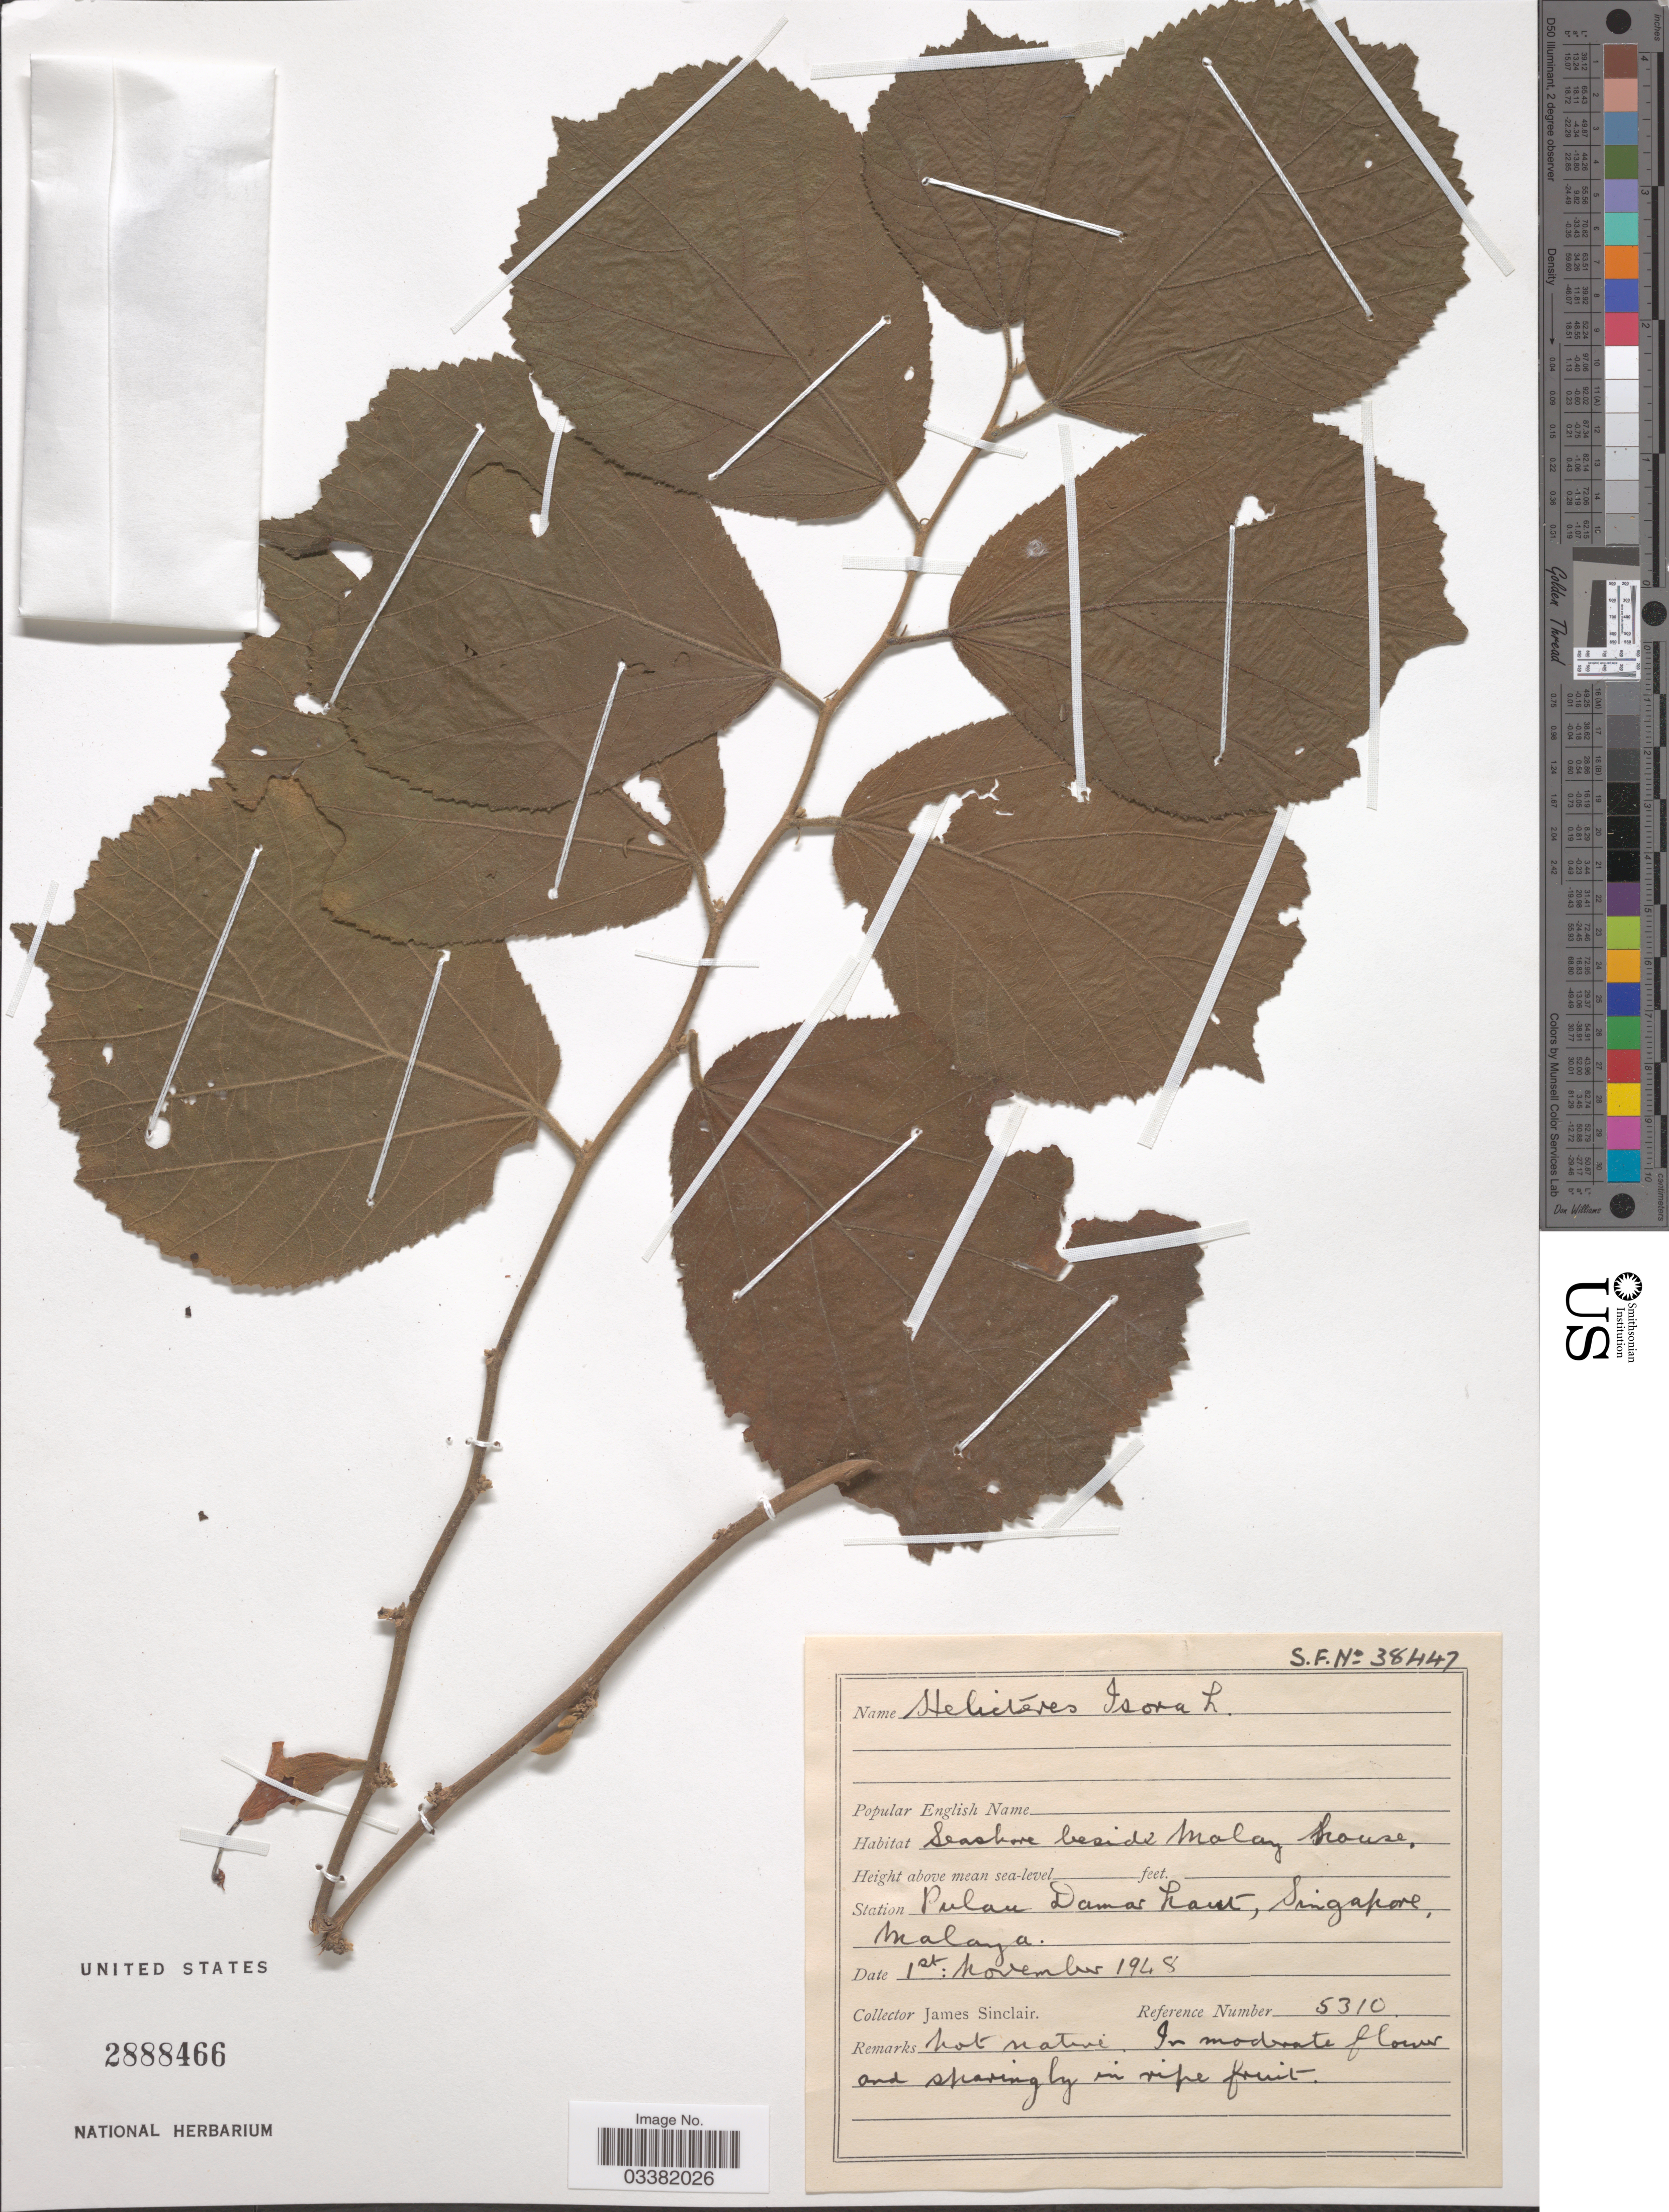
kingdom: Plantae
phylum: Tracheophyta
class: Magnoliopsida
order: Malvales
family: Malvaceae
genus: Helicteres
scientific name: Helicteres isora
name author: L.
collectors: J. Sinclair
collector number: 5310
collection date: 1948-11-01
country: Singapore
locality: Pulan Damar haut, Malaya.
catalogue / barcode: US 2888466